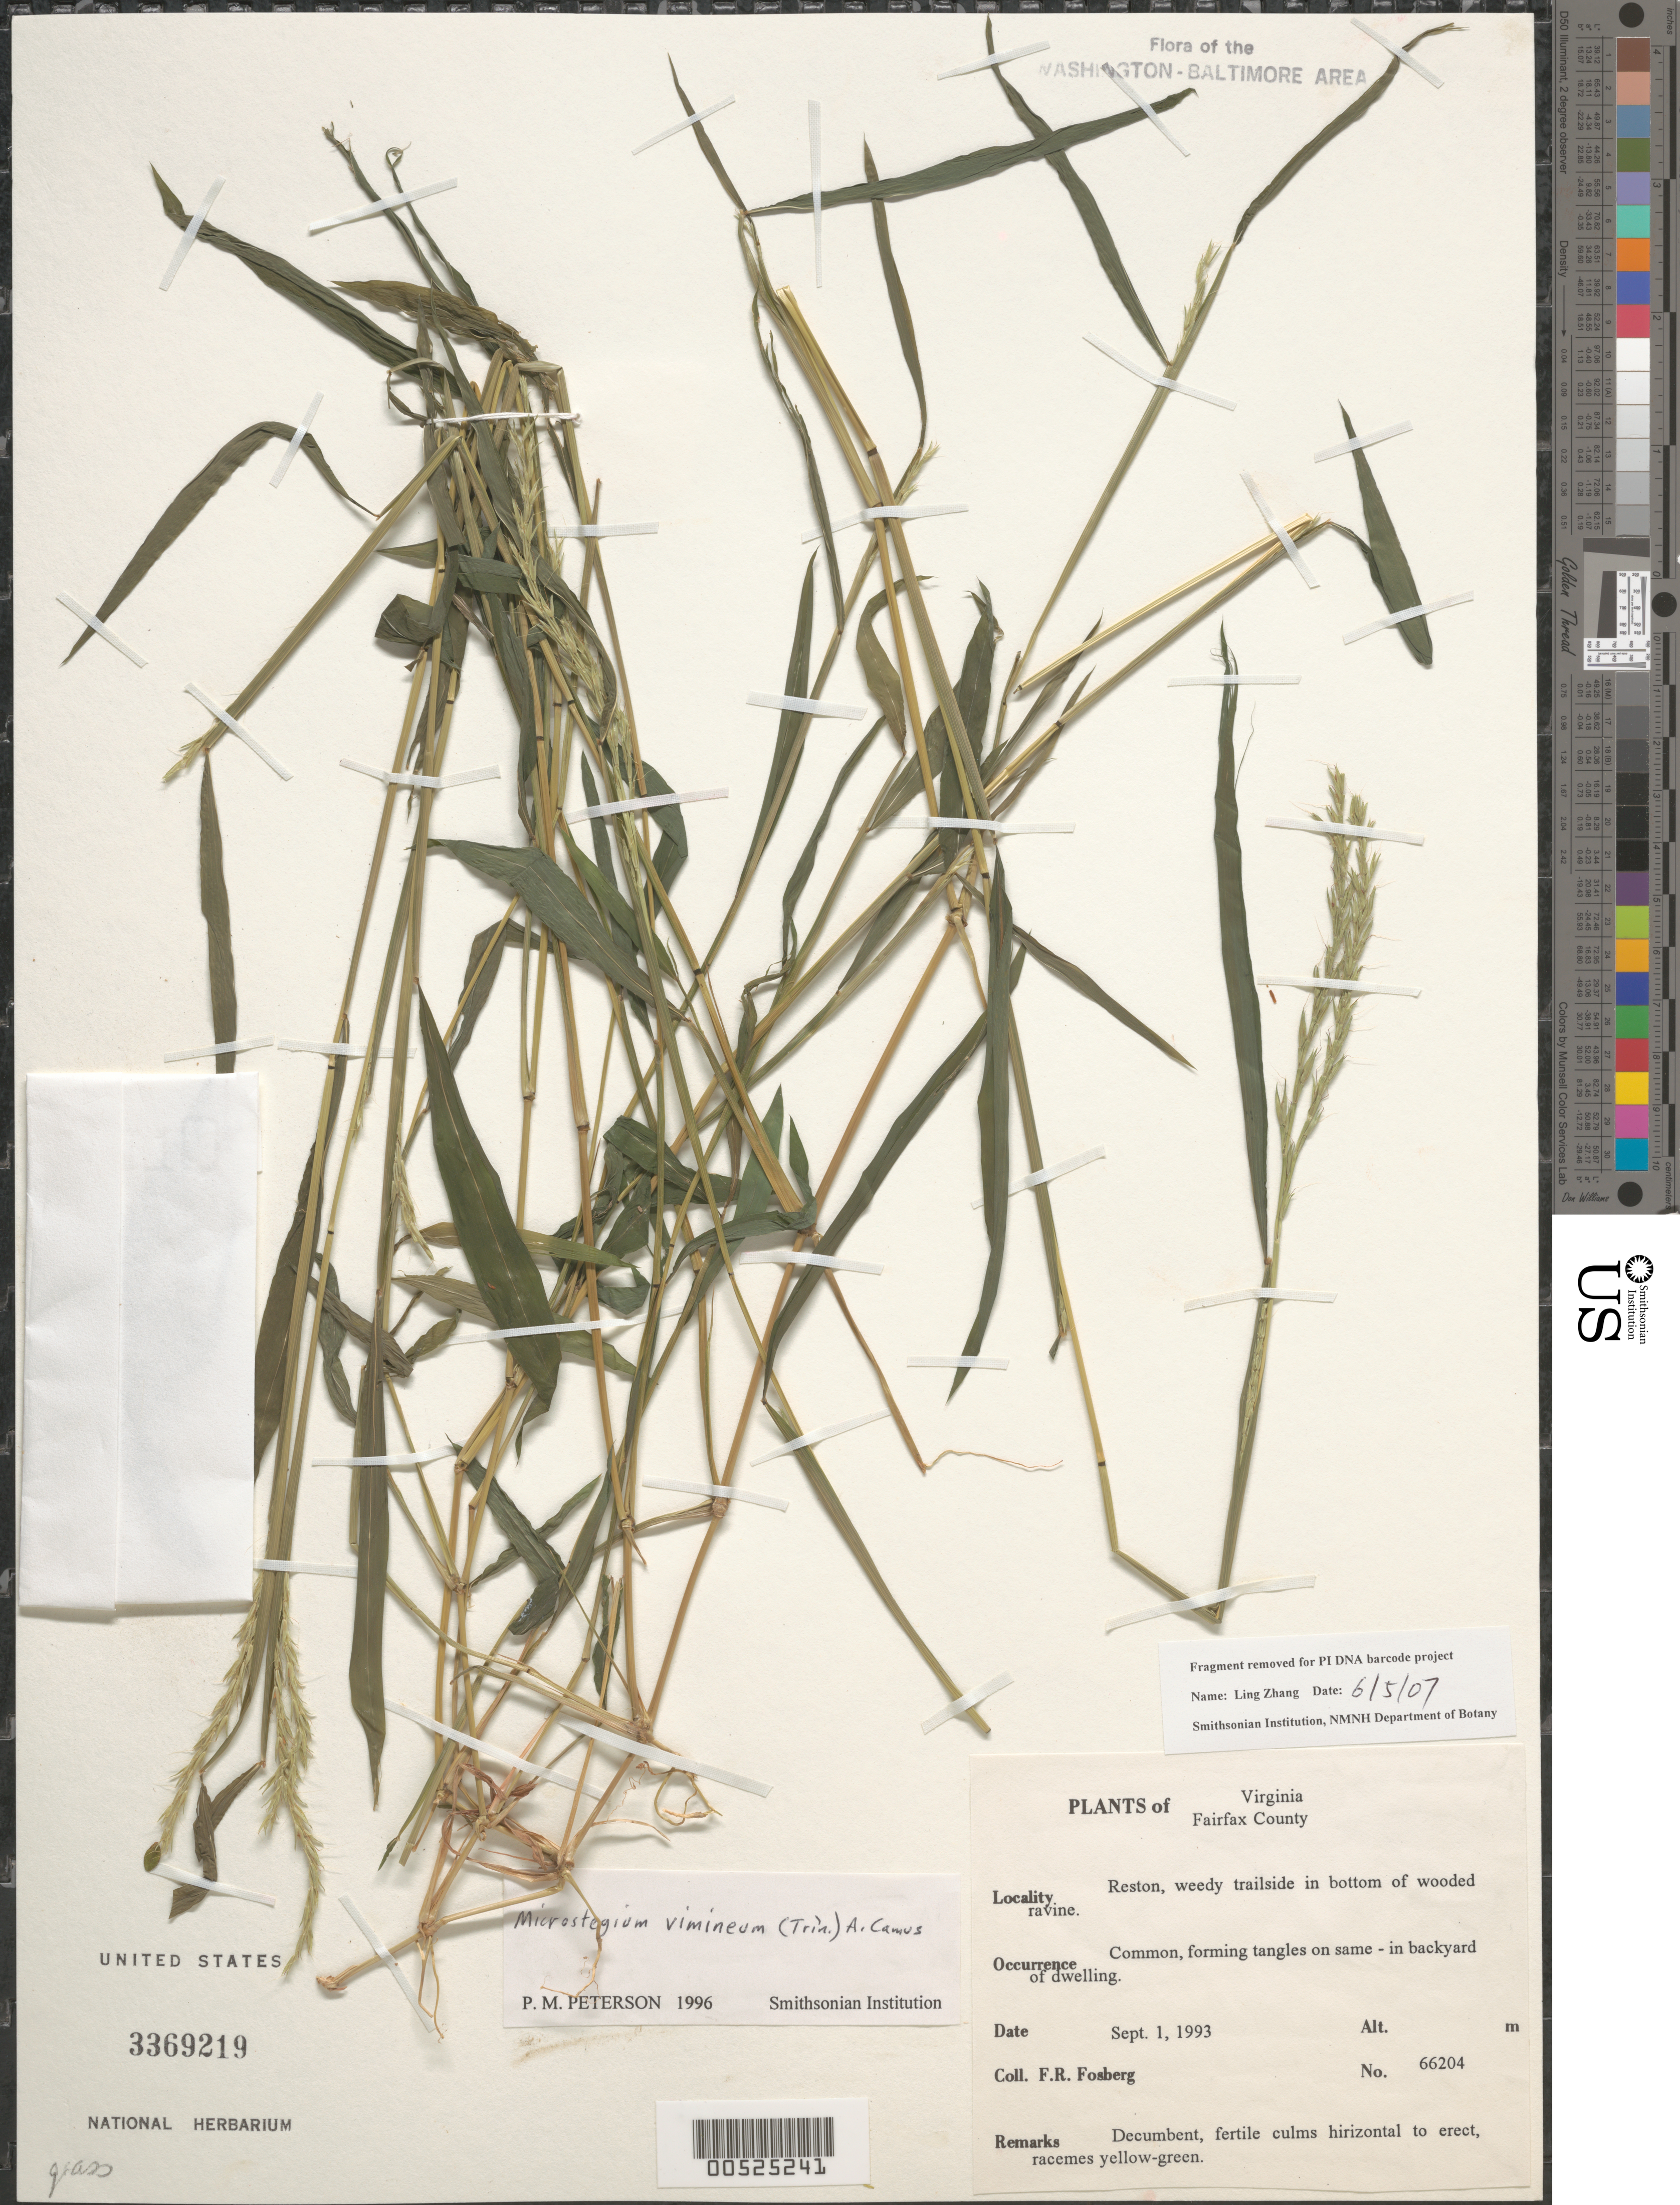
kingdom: Plantae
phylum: Tracheophyta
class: Liliopsida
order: Poales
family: Poaceae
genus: Microstegium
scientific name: Microstegium vimineum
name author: (Trin.) A. Camus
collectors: F. R. Fosberg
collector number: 66204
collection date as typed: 01 Sep 1993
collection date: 1993-09-01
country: United States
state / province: Virginia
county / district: Fairfax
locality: Reston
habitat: Weedy trailside in bottom of wooded ravine; common, forming tangles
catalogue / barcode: US 3369219